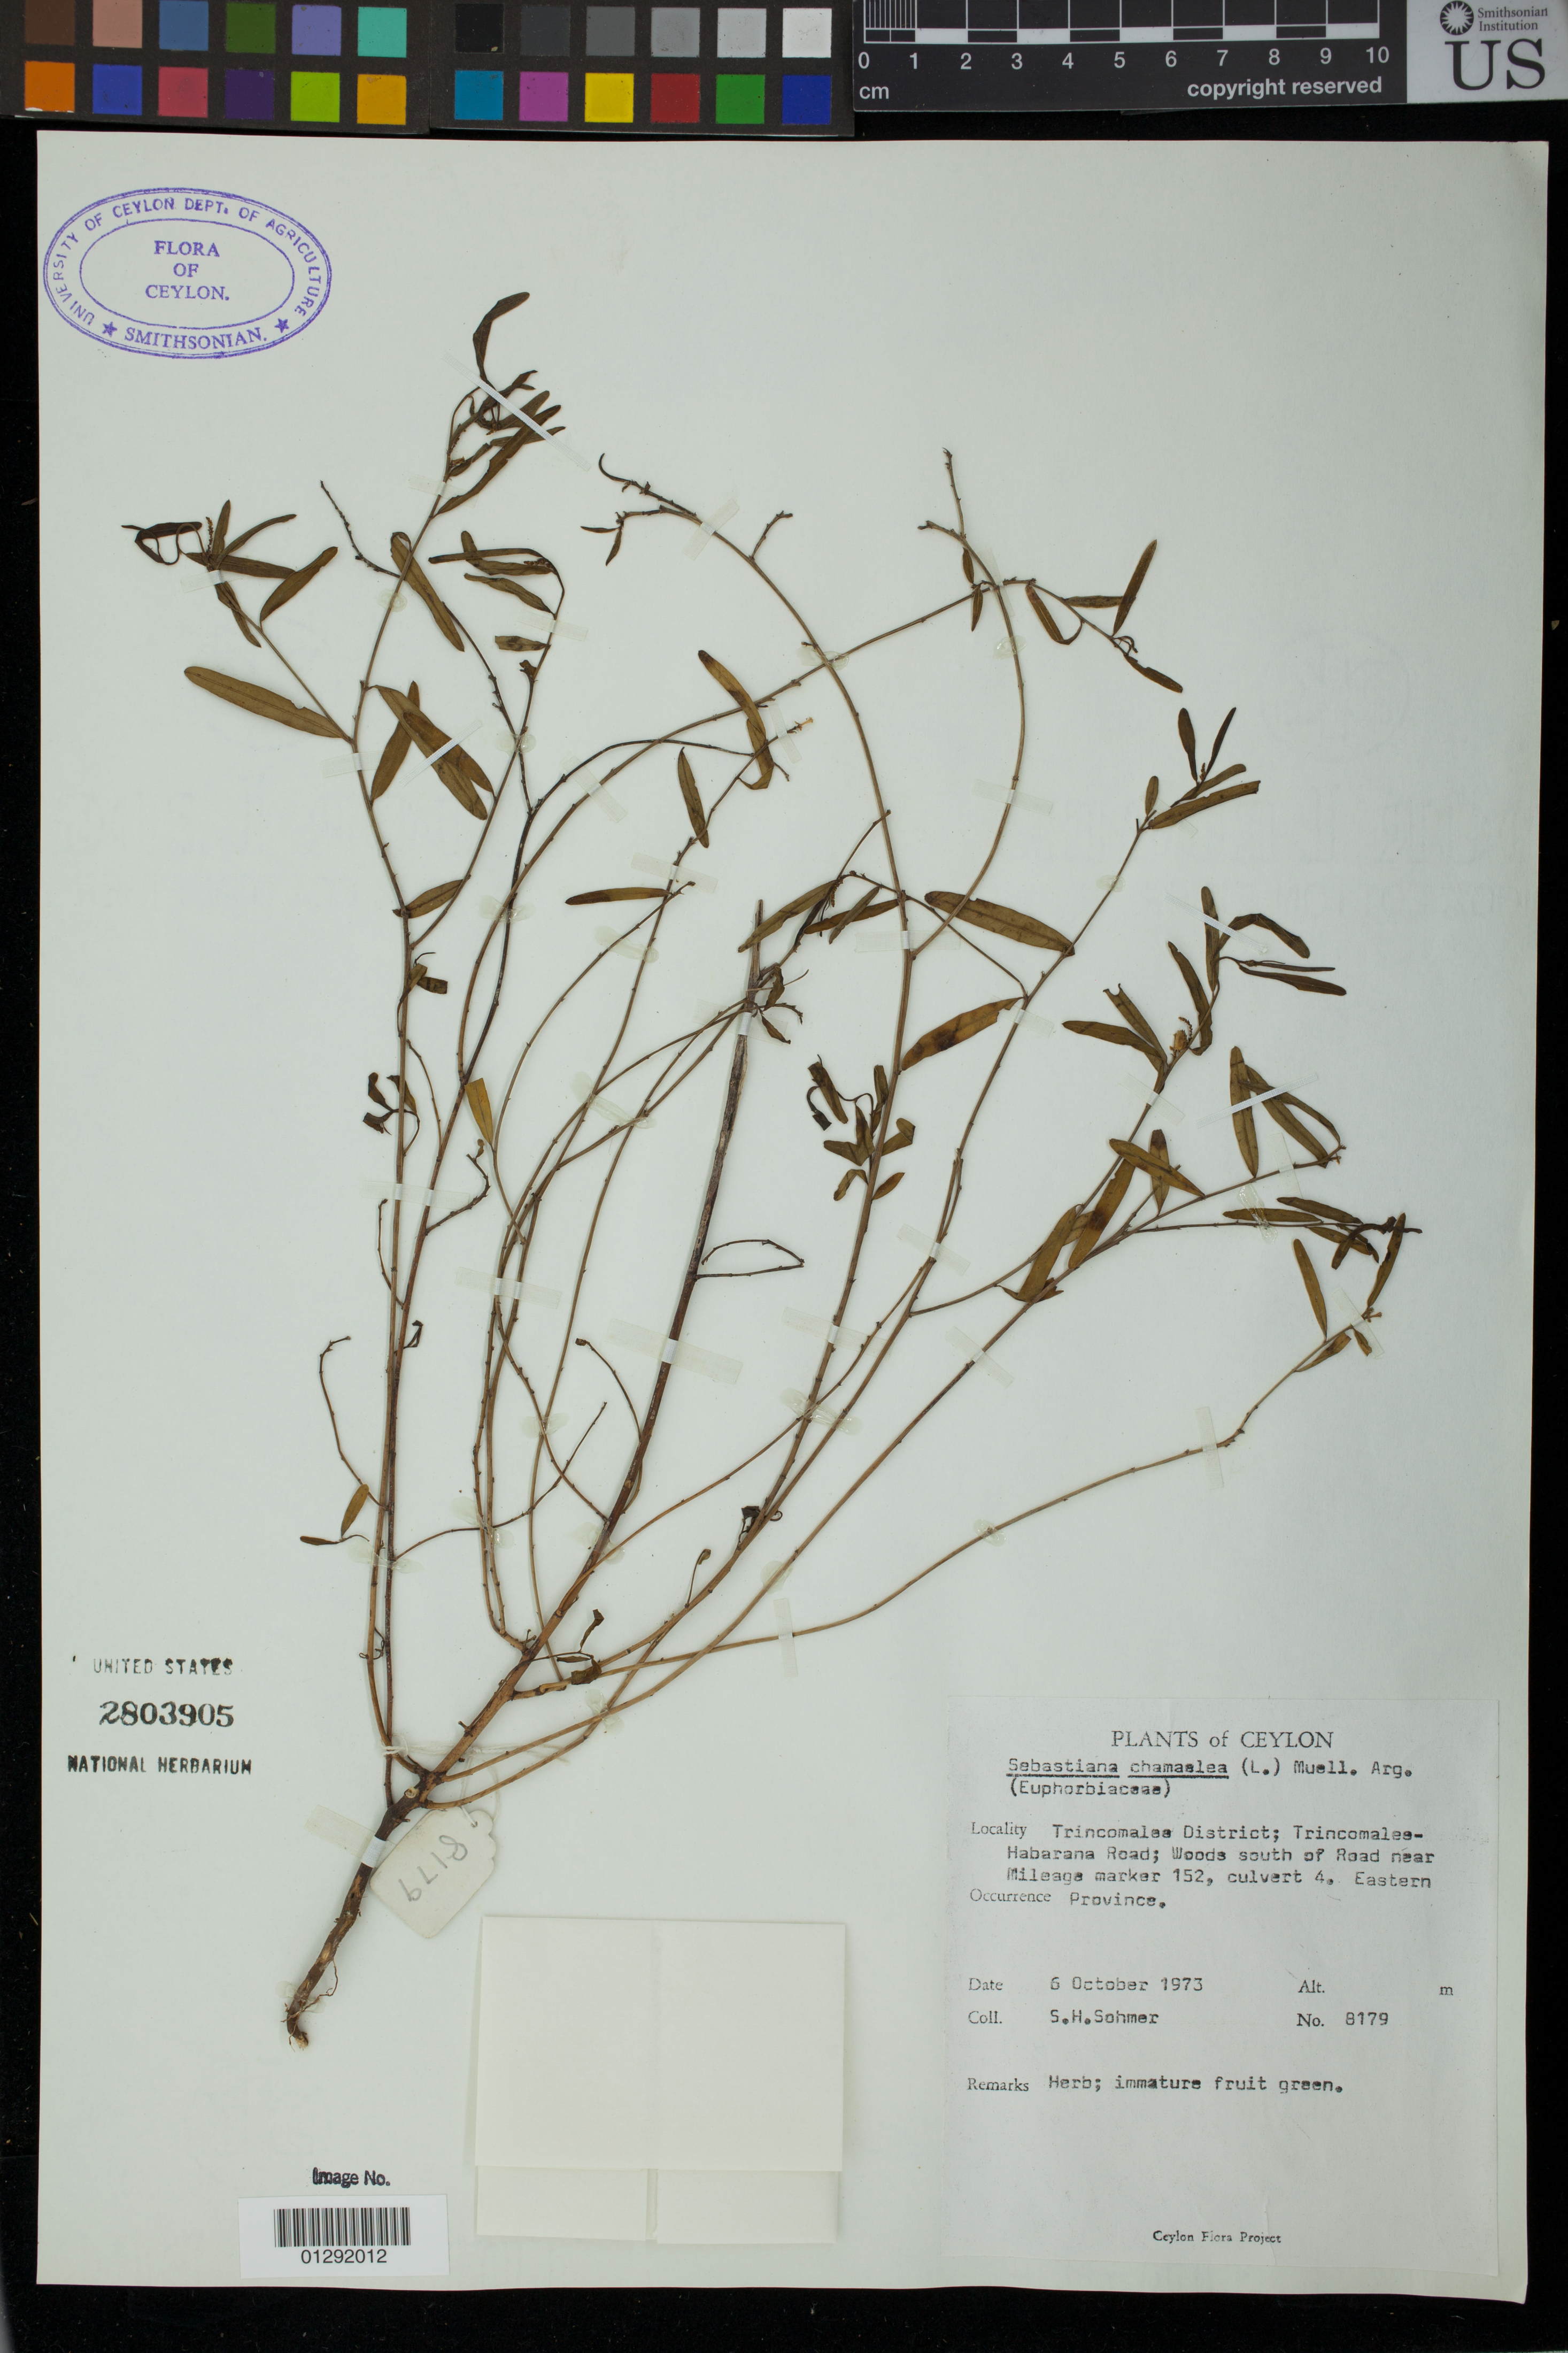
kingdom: Plantae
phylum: Tracheophyta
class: Magnoliopsida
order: Malpighiales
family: Euphorbiaceae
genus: Sebastiania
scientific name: Sebastiania chamaelea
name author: (L.) Müll. Arg.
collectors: S. H. Sohmer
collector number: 8179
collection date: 1973-10-06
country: Sri Lanka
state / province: Eastern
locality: Ceylon. trincomalas District; Trincomales-Habarana Road; Woods south of Road near Mileage marker 152, culvert 4. Eastern Province.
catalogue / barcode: US 2803905